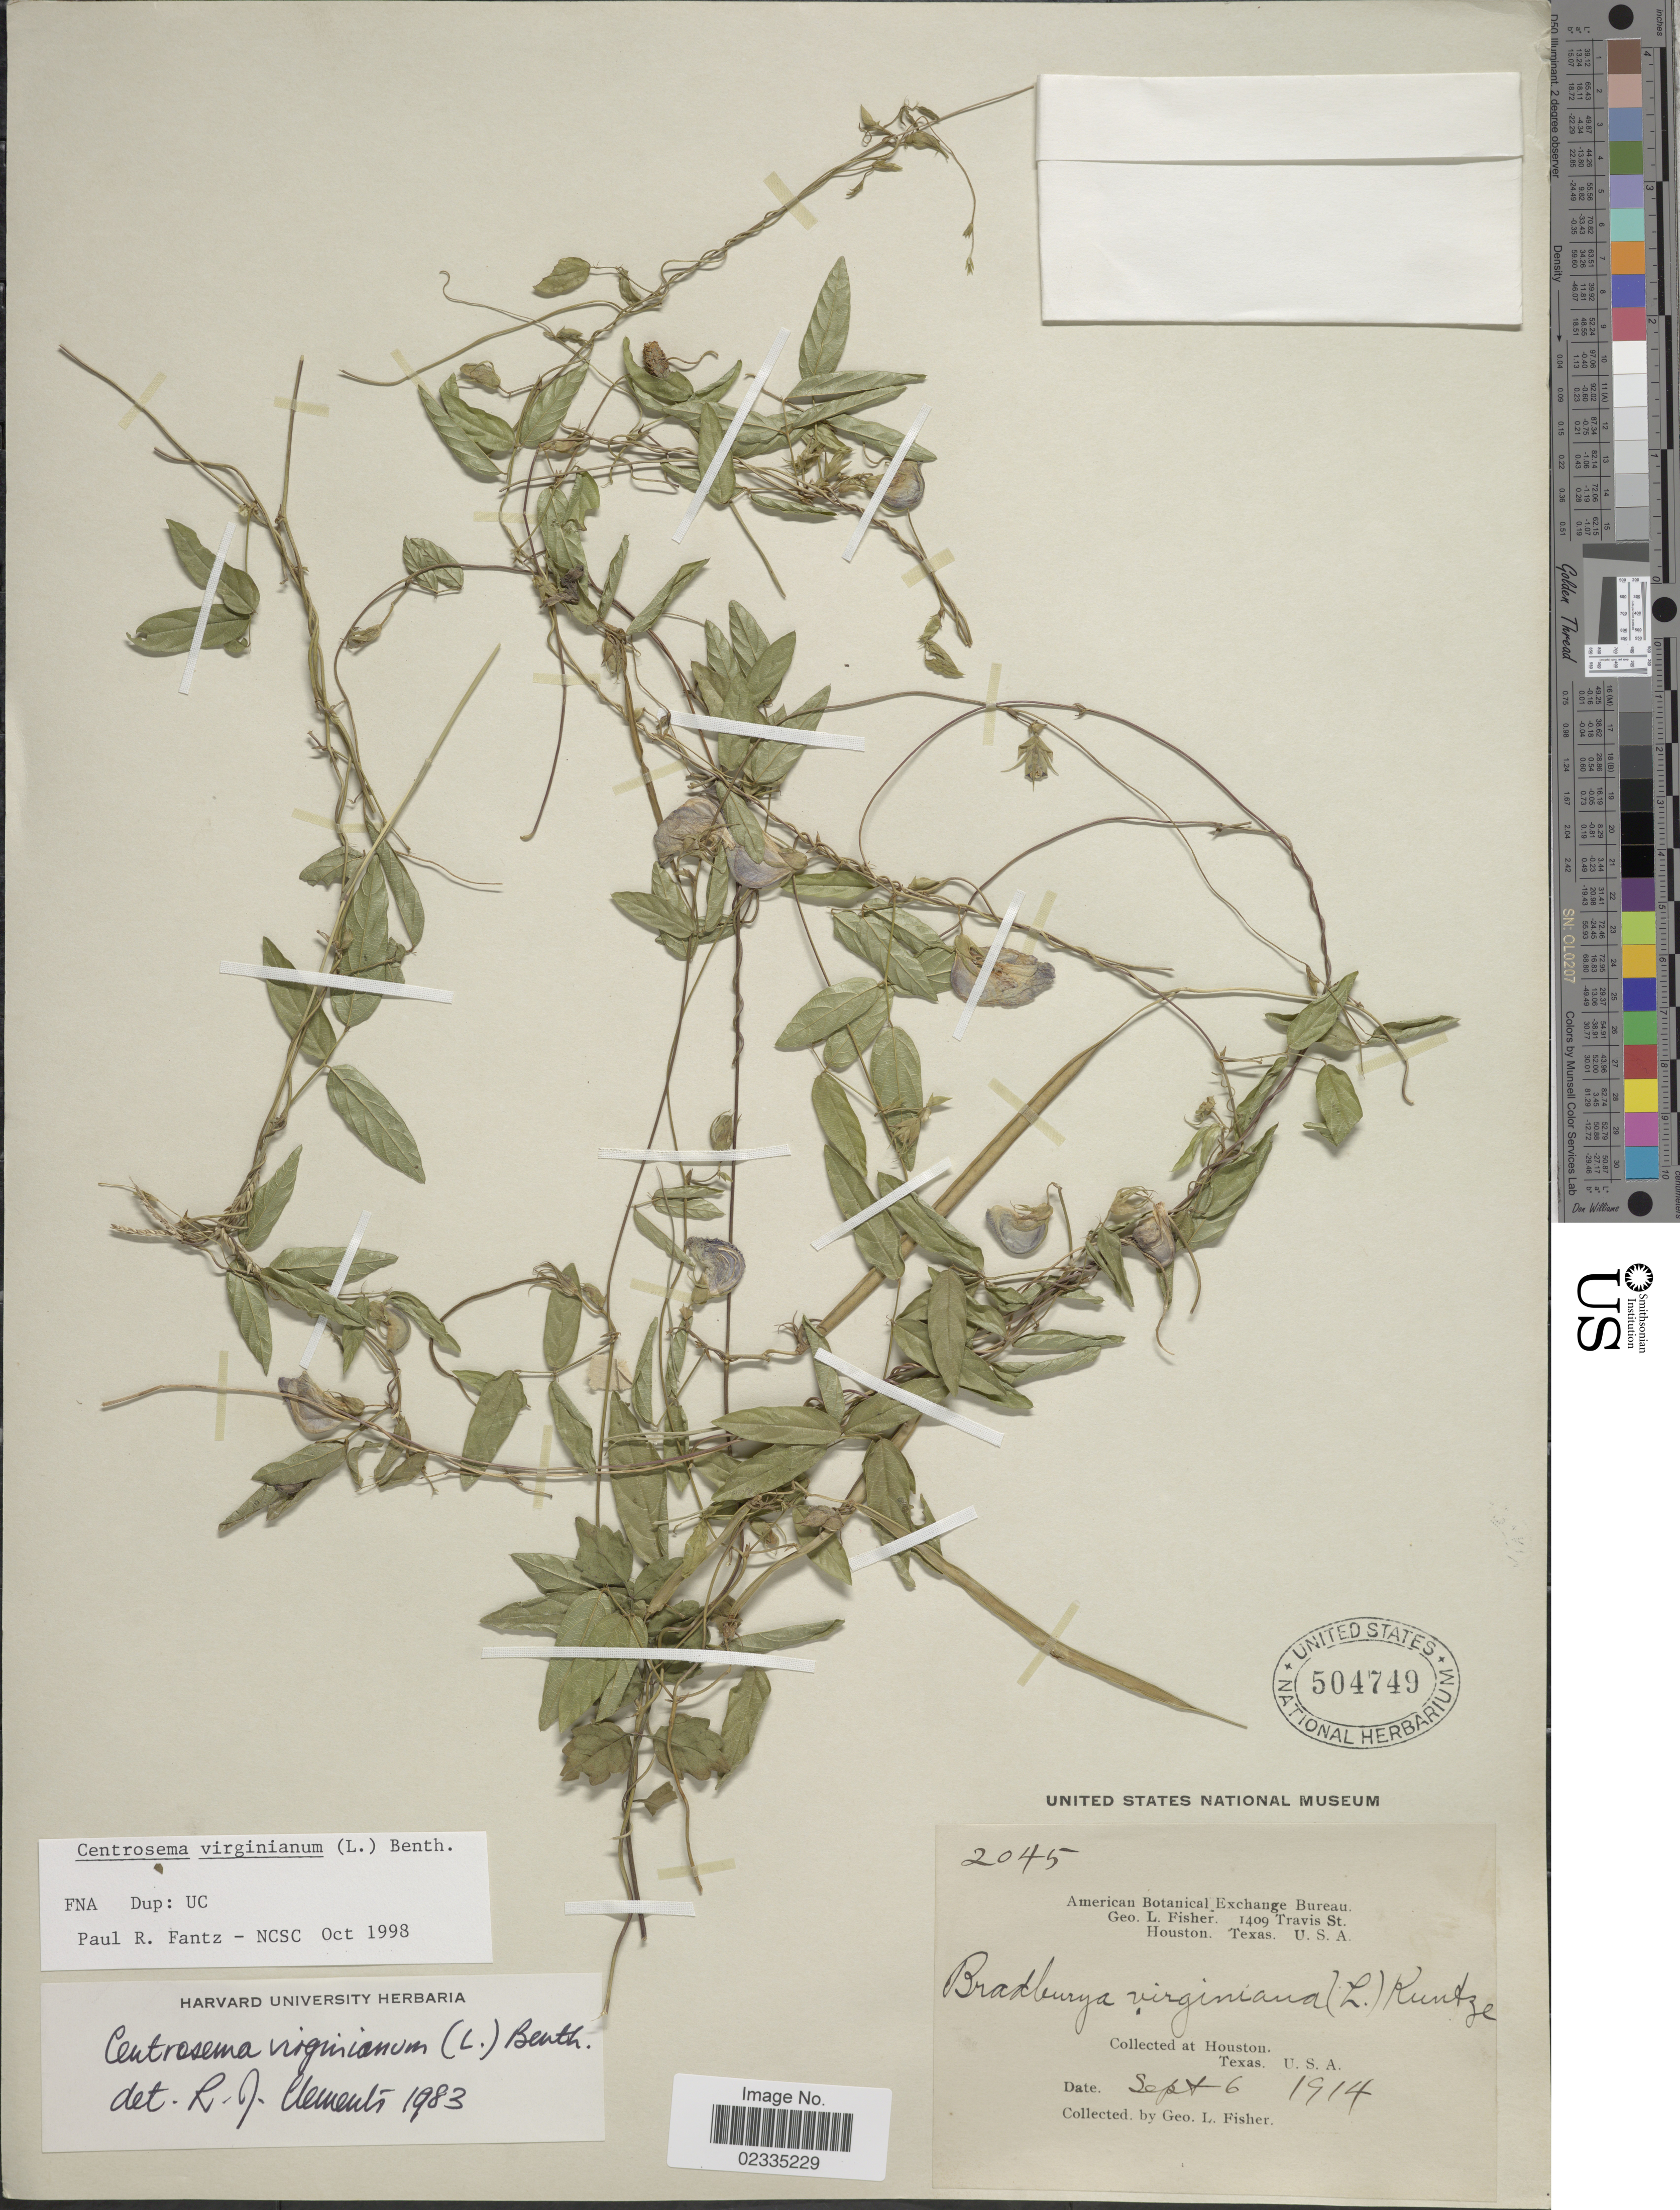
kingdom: Plantae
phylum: Tracheophyta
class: Magnoliopsida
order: Fabales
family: Fabaceae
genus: Centrosema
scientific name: Centrosema virginianum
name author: (L.) Benth.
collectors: G. L. Fisher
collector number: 2054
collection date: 1914-09-06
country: United States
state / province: Texas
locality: Houston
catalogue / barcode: US 504749